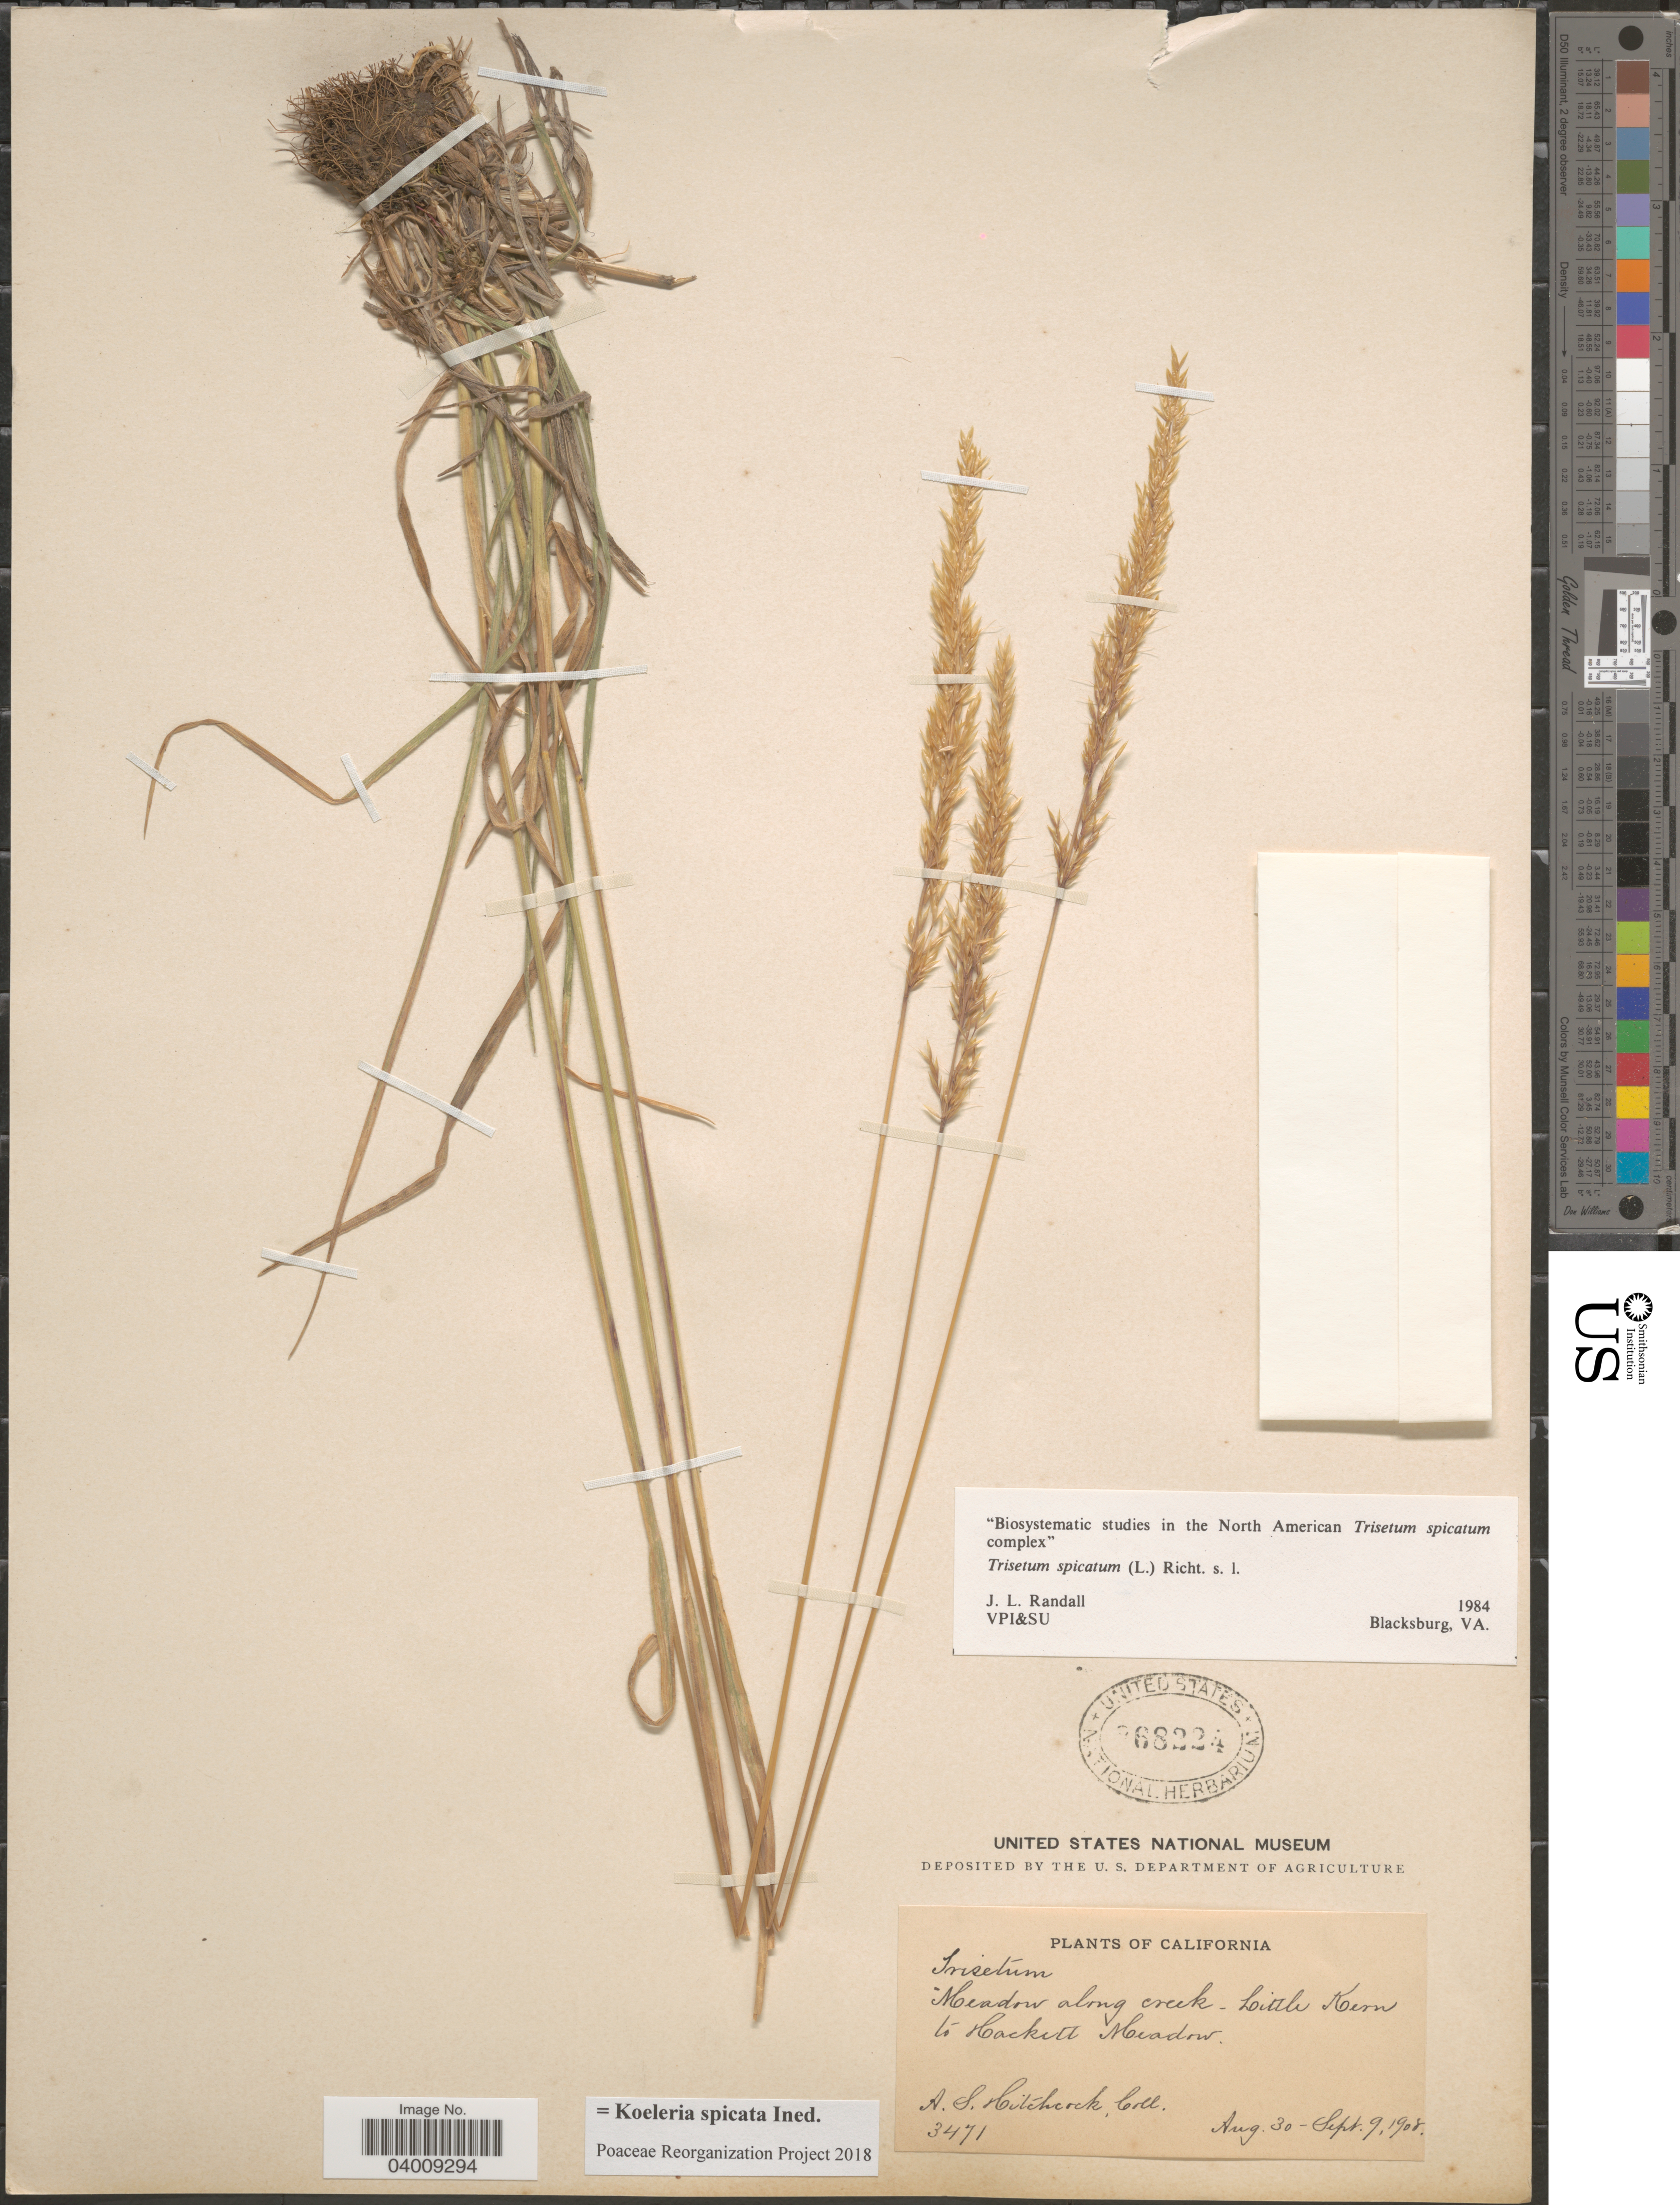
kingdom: Plantae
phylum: Tracheophyta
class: Liliopsida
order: Poales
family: Poaceae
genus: Koeleria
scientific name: Koeleria spicata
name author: (L.) Barberá et al.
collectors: A. S. Hitchcock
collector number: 3471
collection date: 1908-08-30/1908-09-09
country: United States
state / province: California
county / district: Kern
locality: Little Kern to Hackett Meadow.